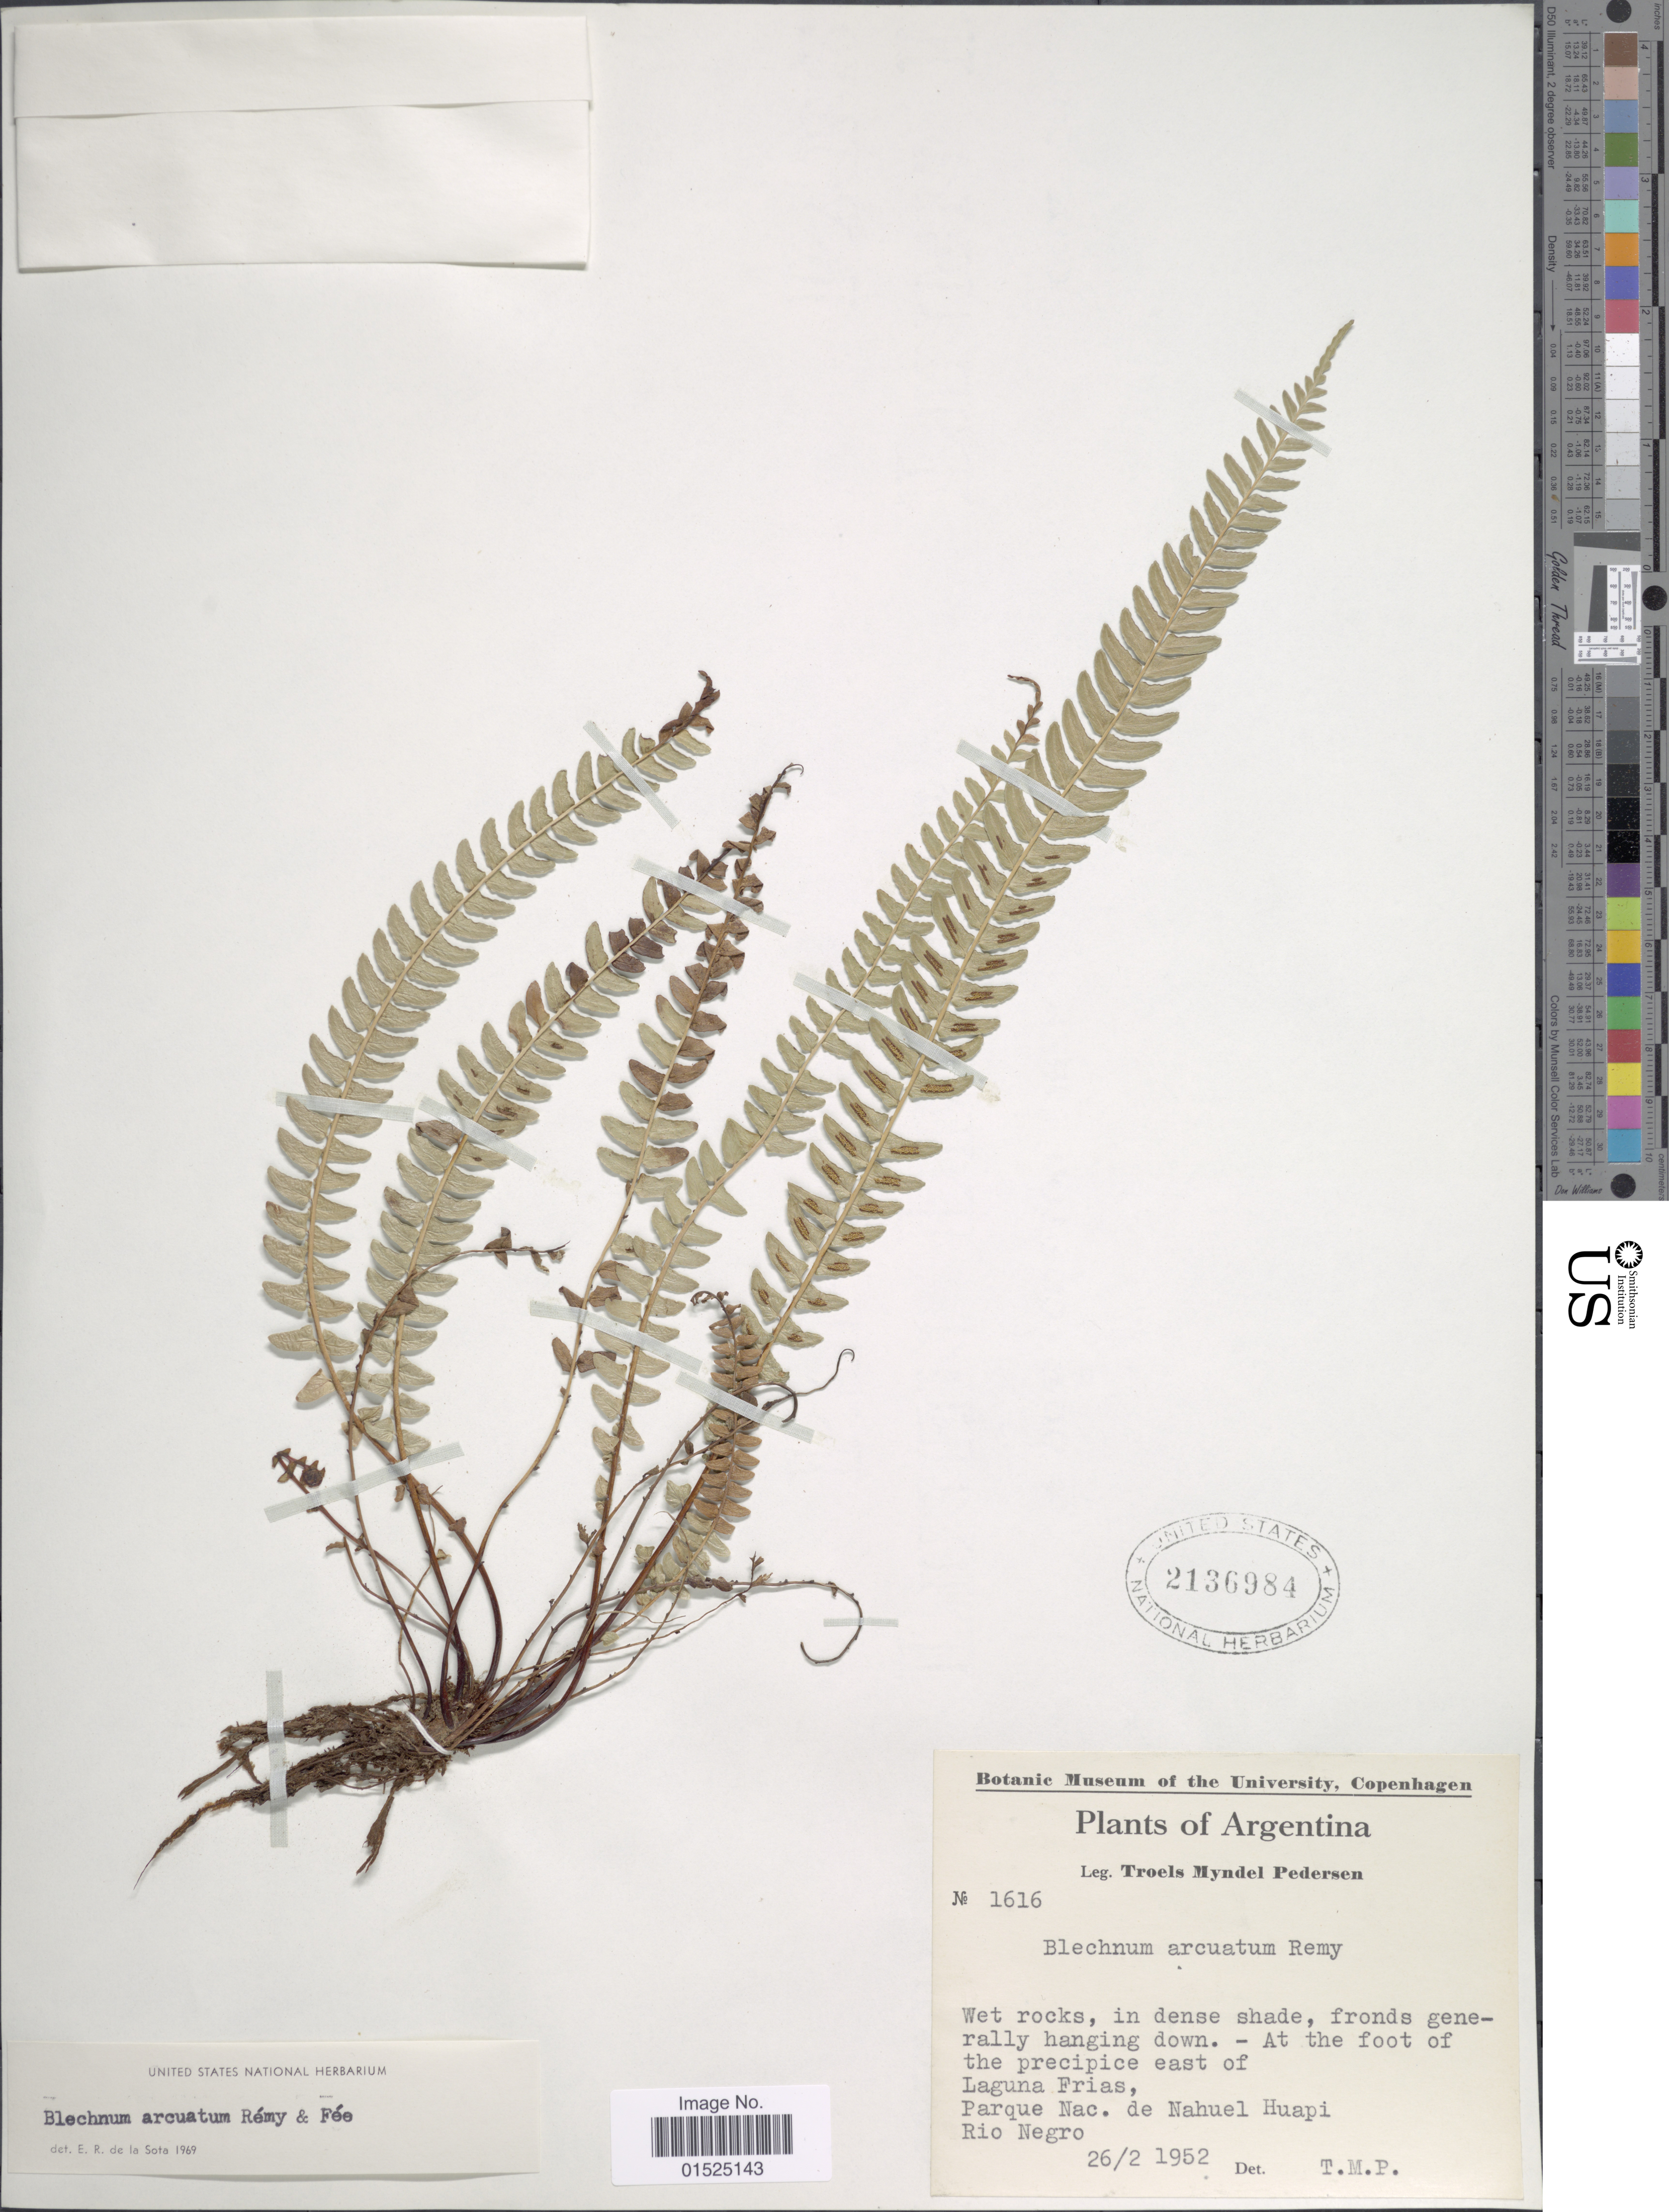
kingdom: Plantae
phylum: Tracheophyta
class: Polypodiopsida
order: Polypodiales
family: Blechnaceae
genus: Blechnum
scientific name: Blechnum arcuatum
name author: Remy ex Fée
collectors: T. Pederson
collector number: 1616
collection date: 1952-02-26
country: Argentina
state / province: Rio Negro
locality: Laguna Frias, Parque Nac. de Nahuel Huapi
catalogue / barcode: US 2136984